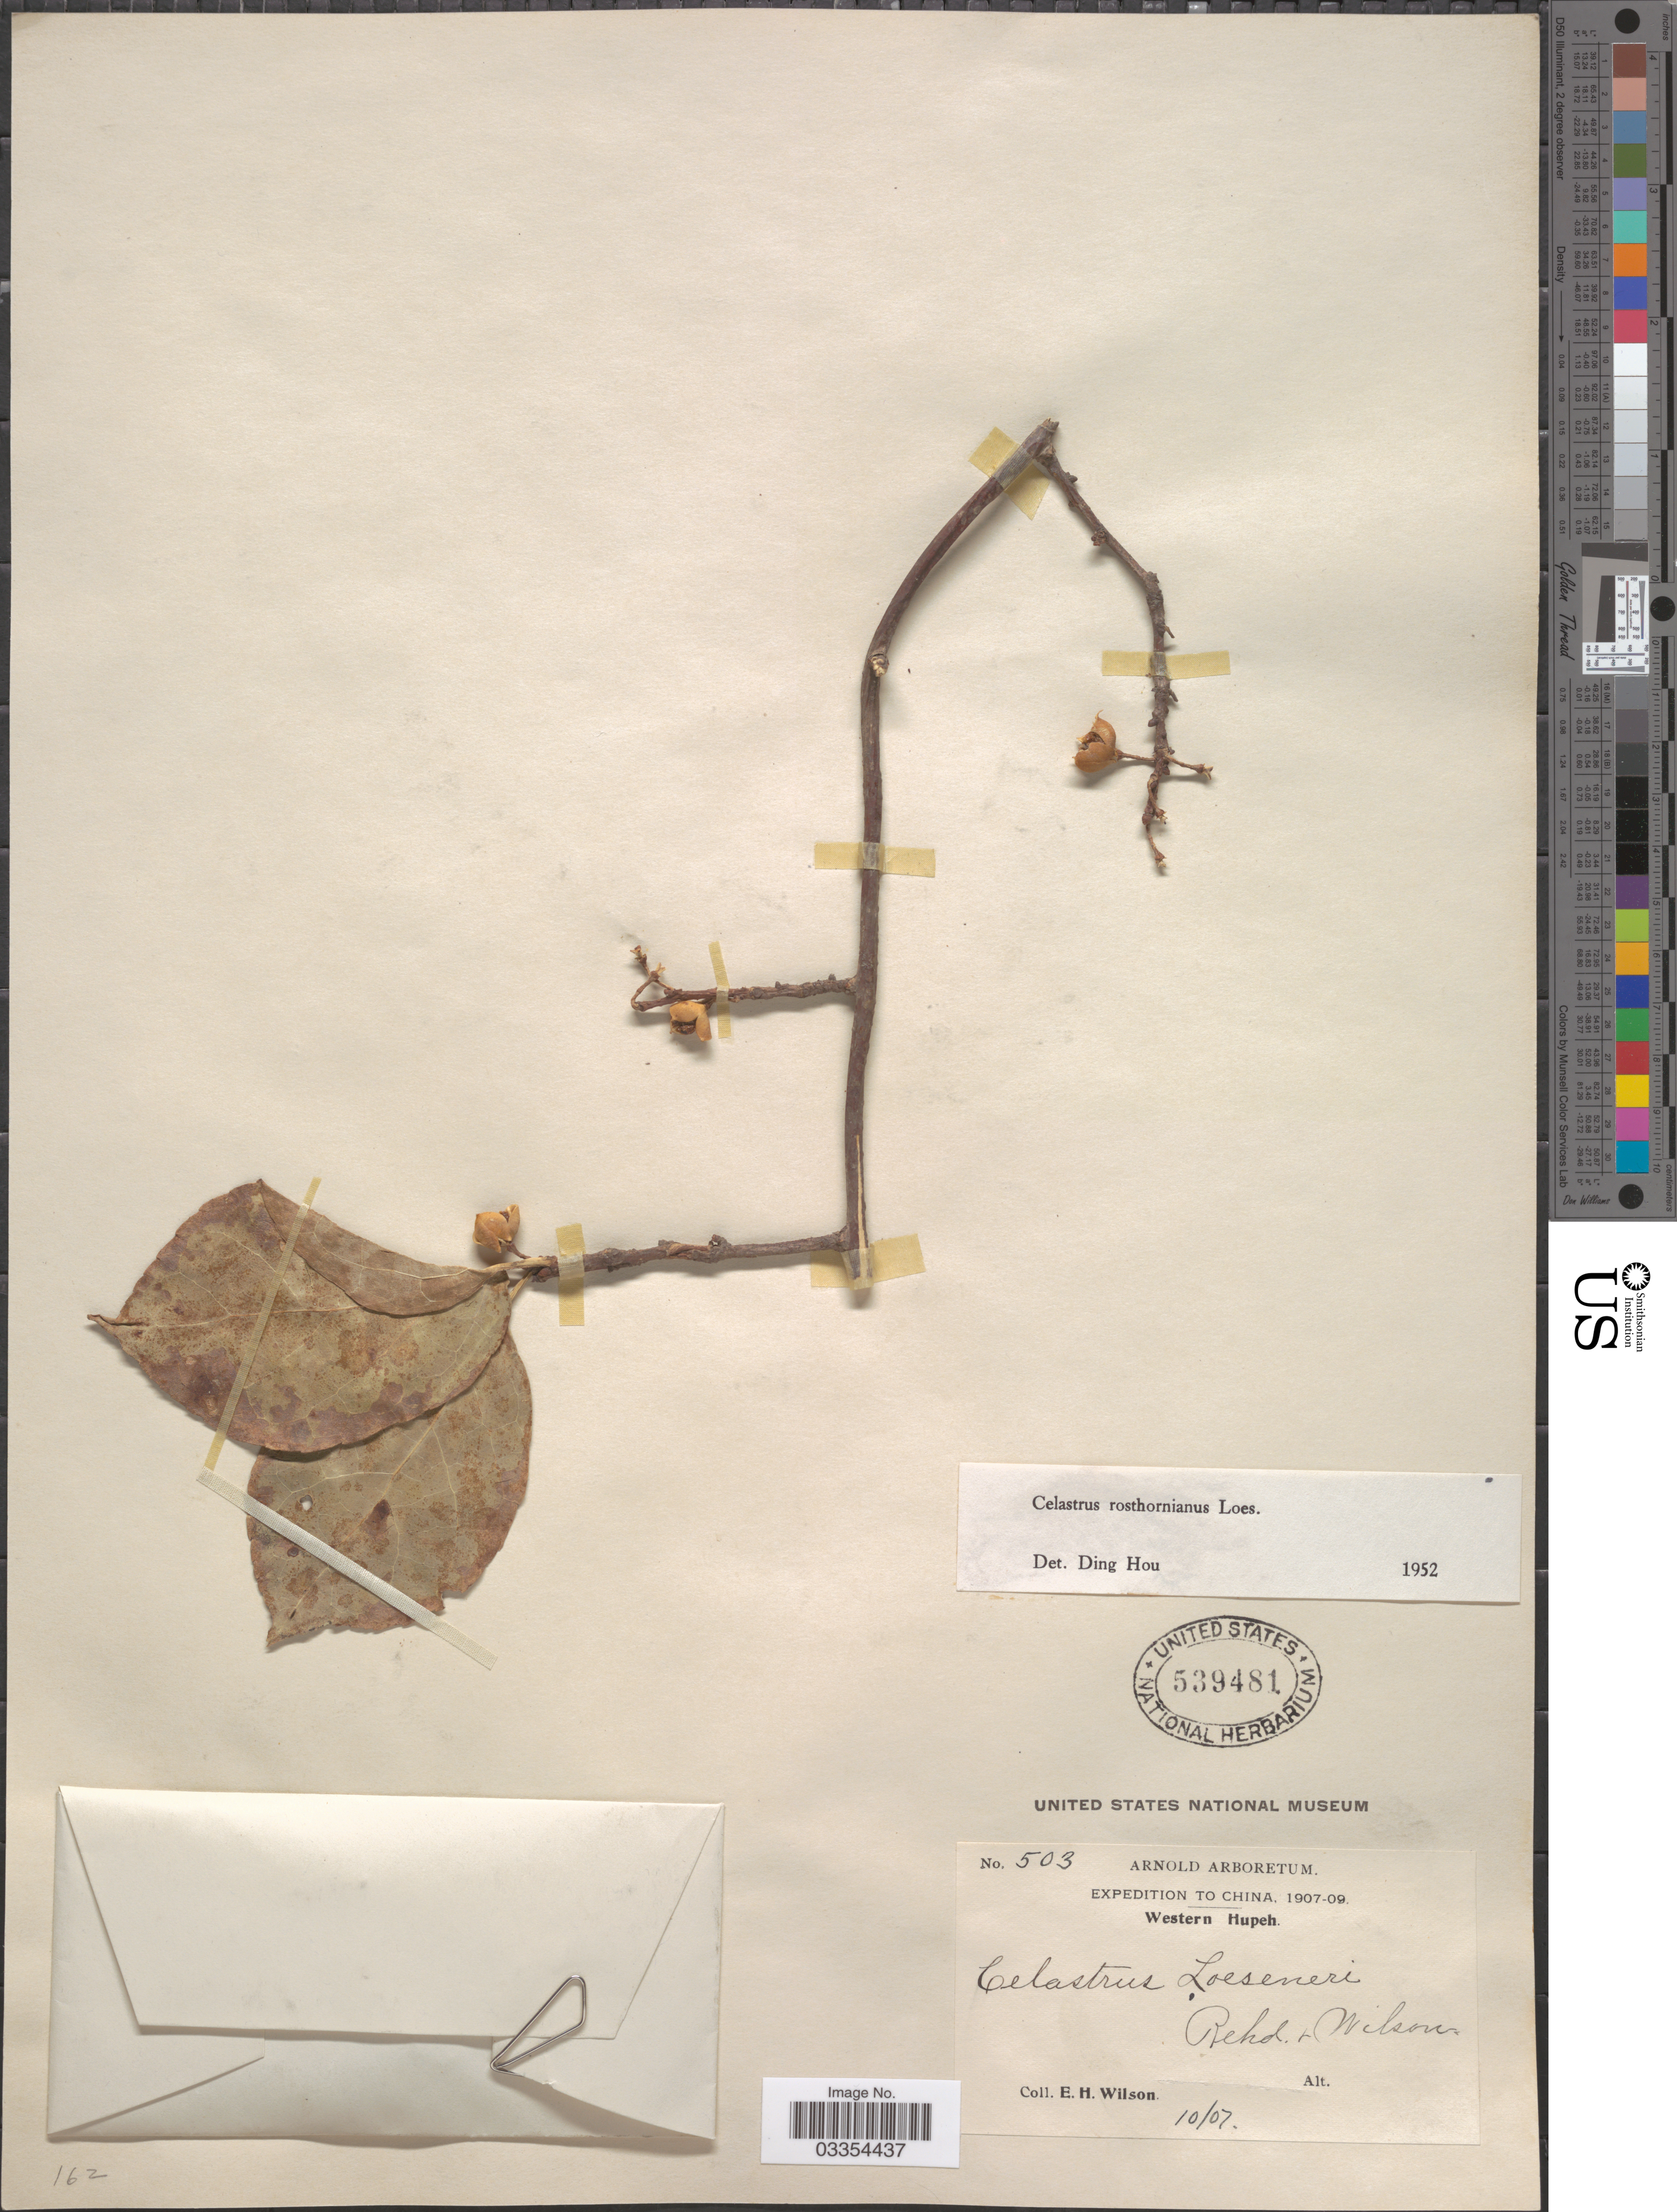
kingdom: Plantae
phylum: Tracheophyta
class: Magnoliopsida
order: Celastrales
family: Celastraceae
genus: Celastrus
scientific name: Celastrus rosthornianus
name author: Loes.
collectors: E. Wilson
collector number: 503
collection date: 1907-10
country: China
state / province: Hubei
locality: Western Hupeh.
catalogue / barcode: US 539481